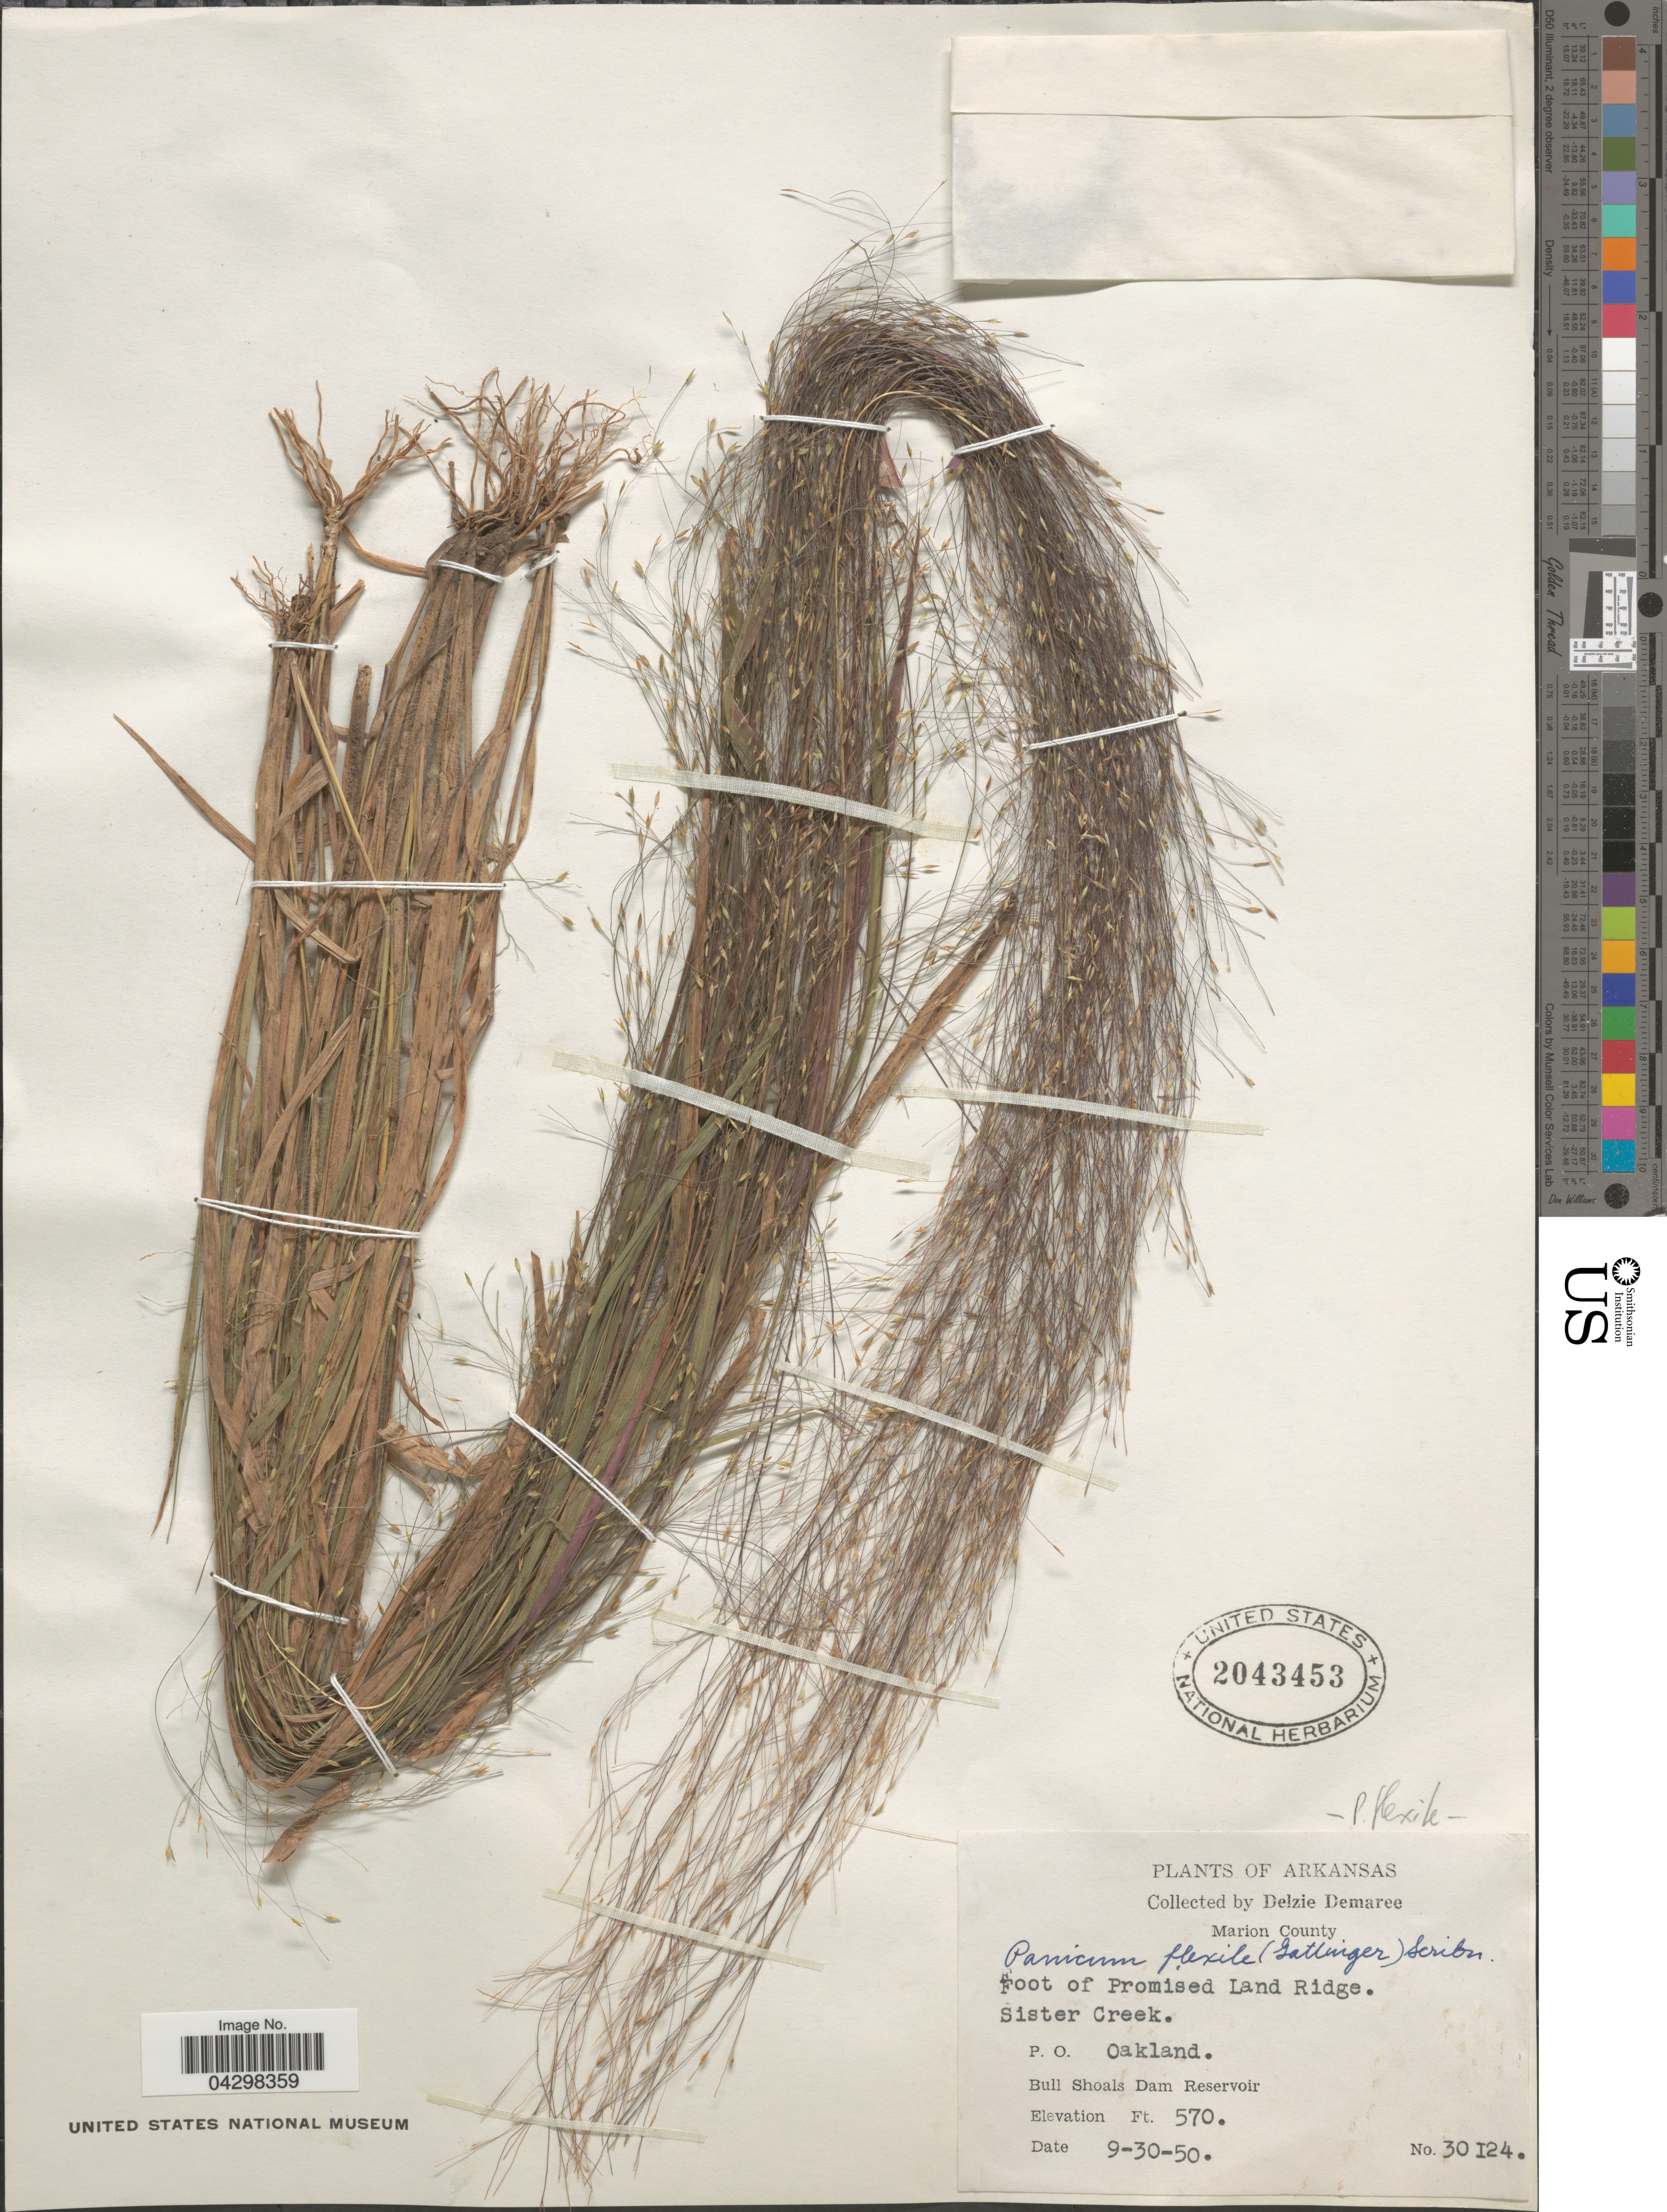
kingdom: Plantae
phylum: Tracheophyta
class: Liliopsida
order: Poales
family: Poaceae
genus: Panicum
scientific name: Panicum flexile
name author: (Gatt.) Scribn.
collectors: D. Demaree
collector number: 30124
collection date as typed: Transcribed d/m/y: 30/9/50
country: United States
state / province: Arkansas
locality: Marion County. Foot of Promised Land Ridge. Sister Creek. P. O. Oakland. Bull Shoals Dam Reservoir.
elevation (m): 174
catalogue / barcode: US 2043453